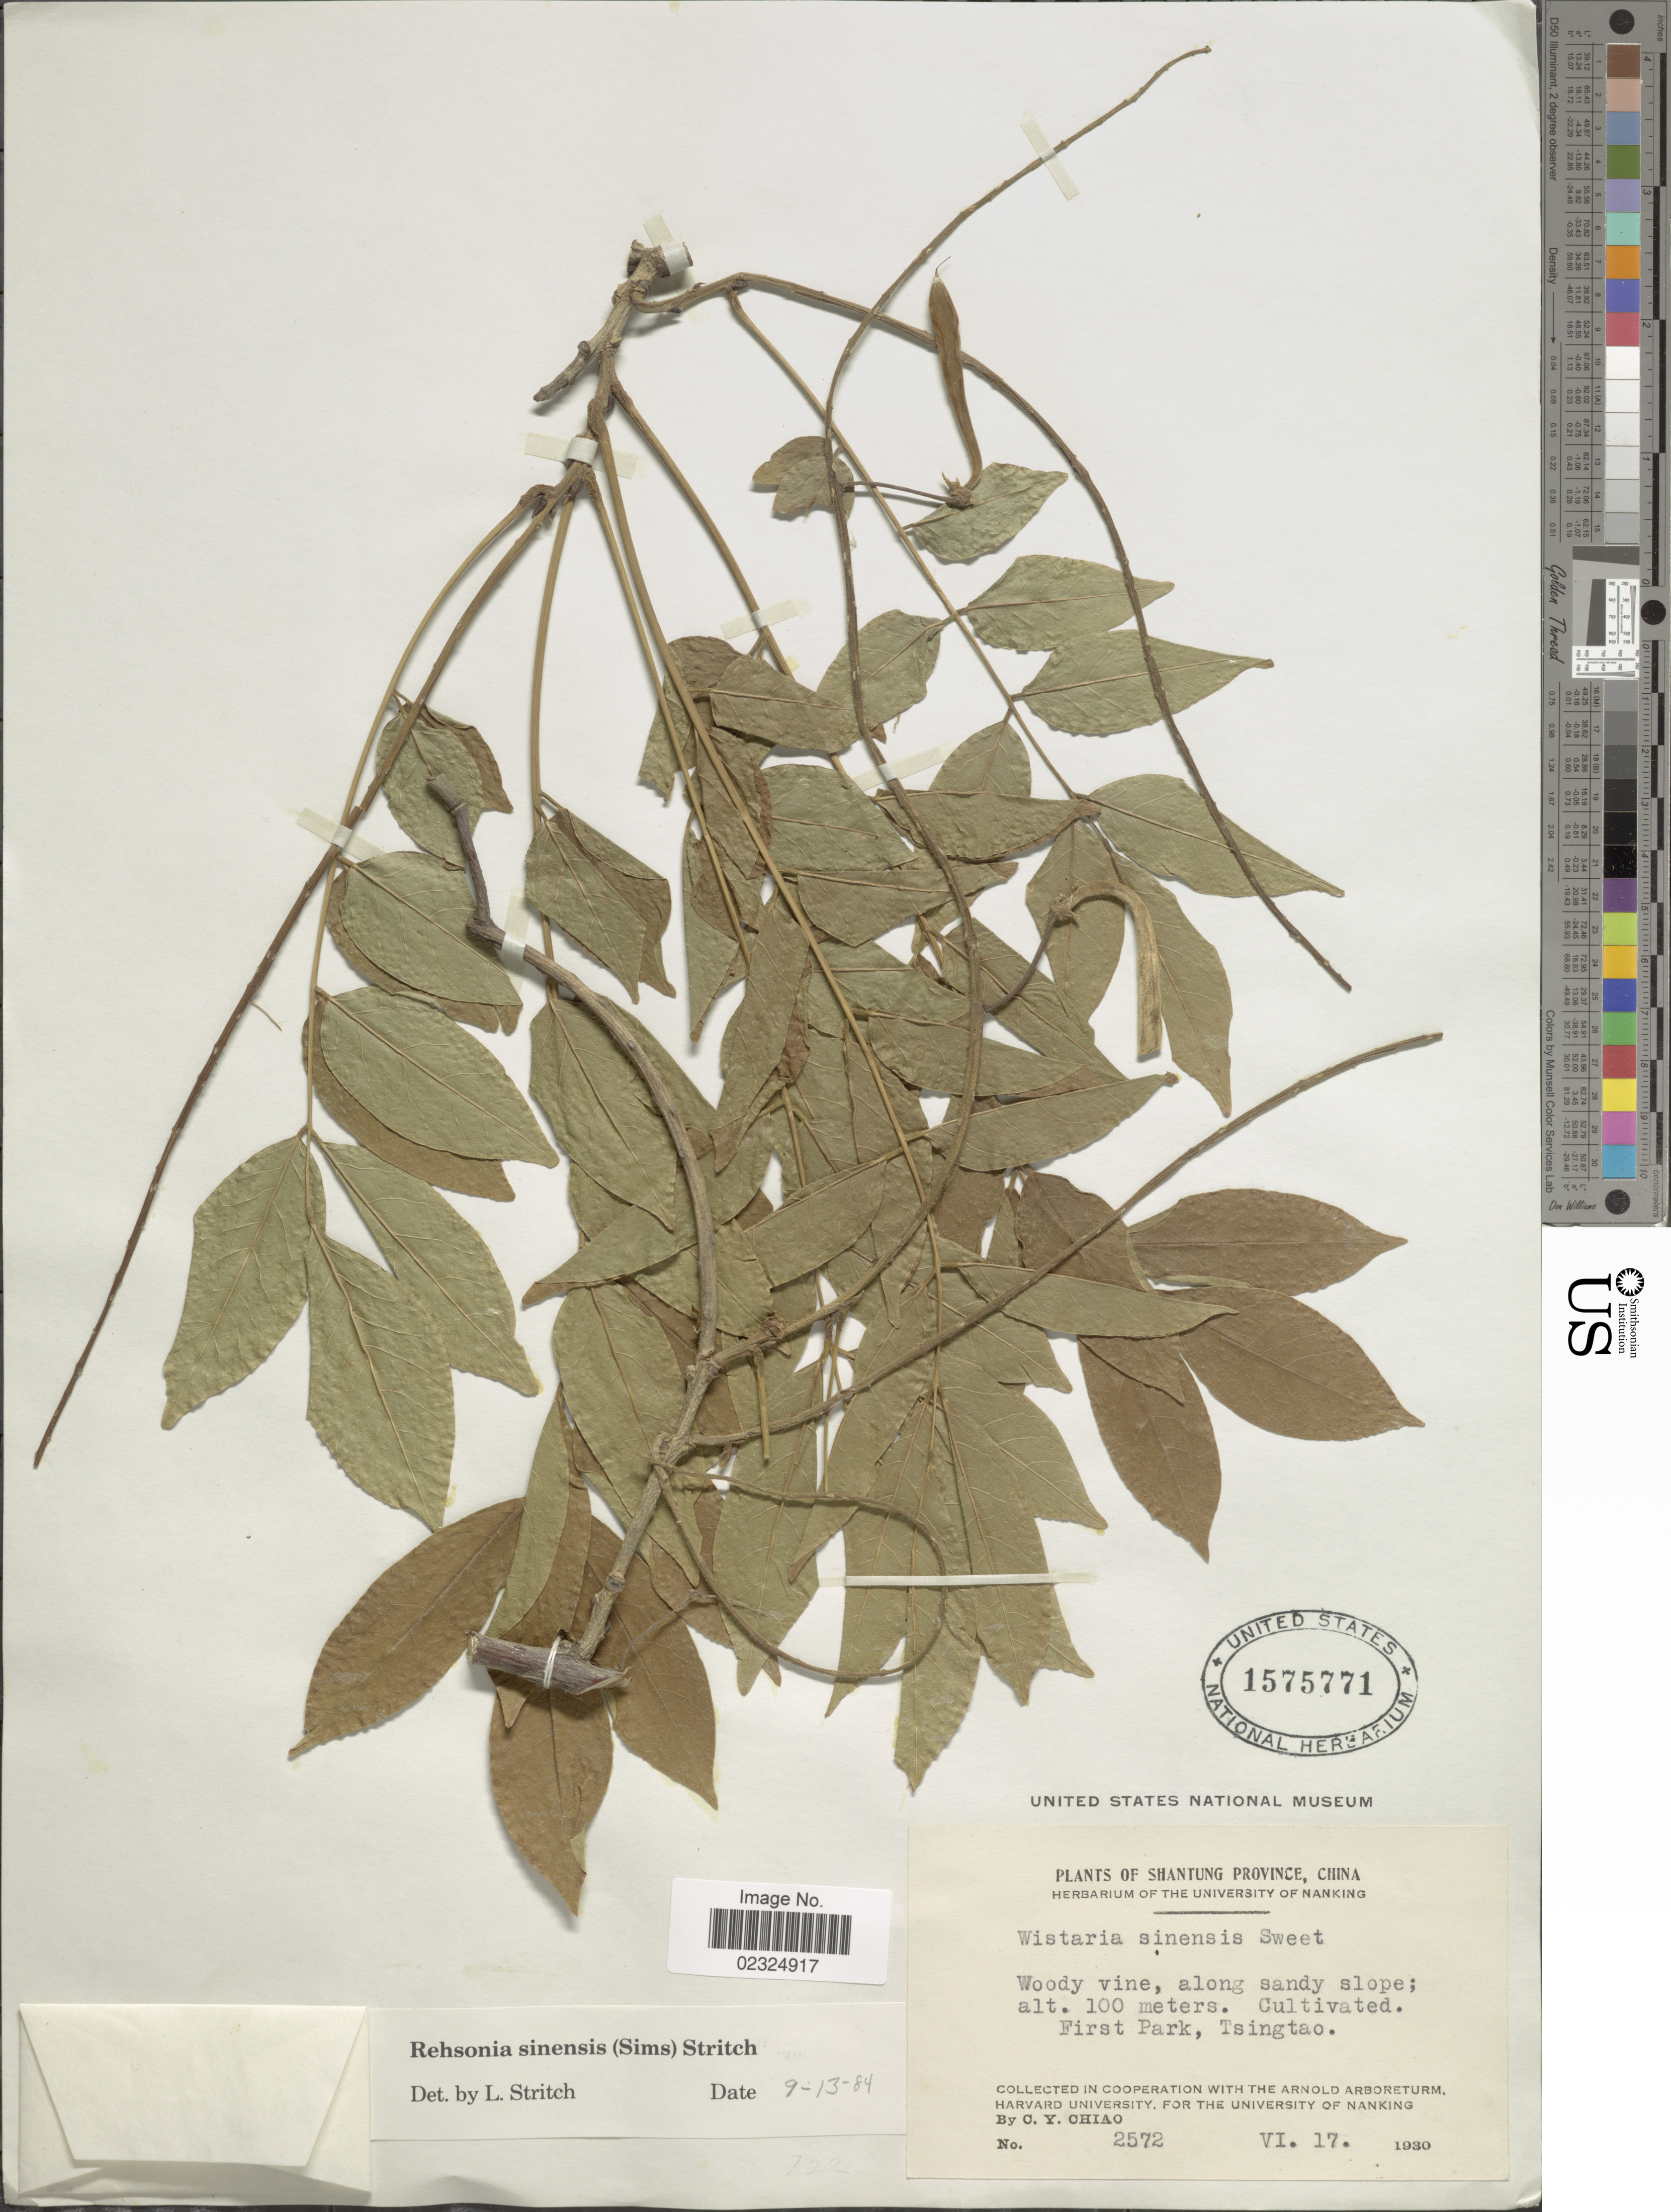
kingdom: Plantae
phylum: Tracheophyta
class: Magnoliopsida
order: Fabales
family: Fabaceae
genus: Wisteria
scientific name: Wisteria sinensis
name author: (Sims) DC.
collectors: C. Y. Chiao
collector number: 2572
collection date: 1930-06-17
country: China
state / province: Shandong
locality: Shantung Province, along sandy slope; cultivated, First Park, Tsingtao.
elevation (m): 100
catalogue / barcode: US 1575771